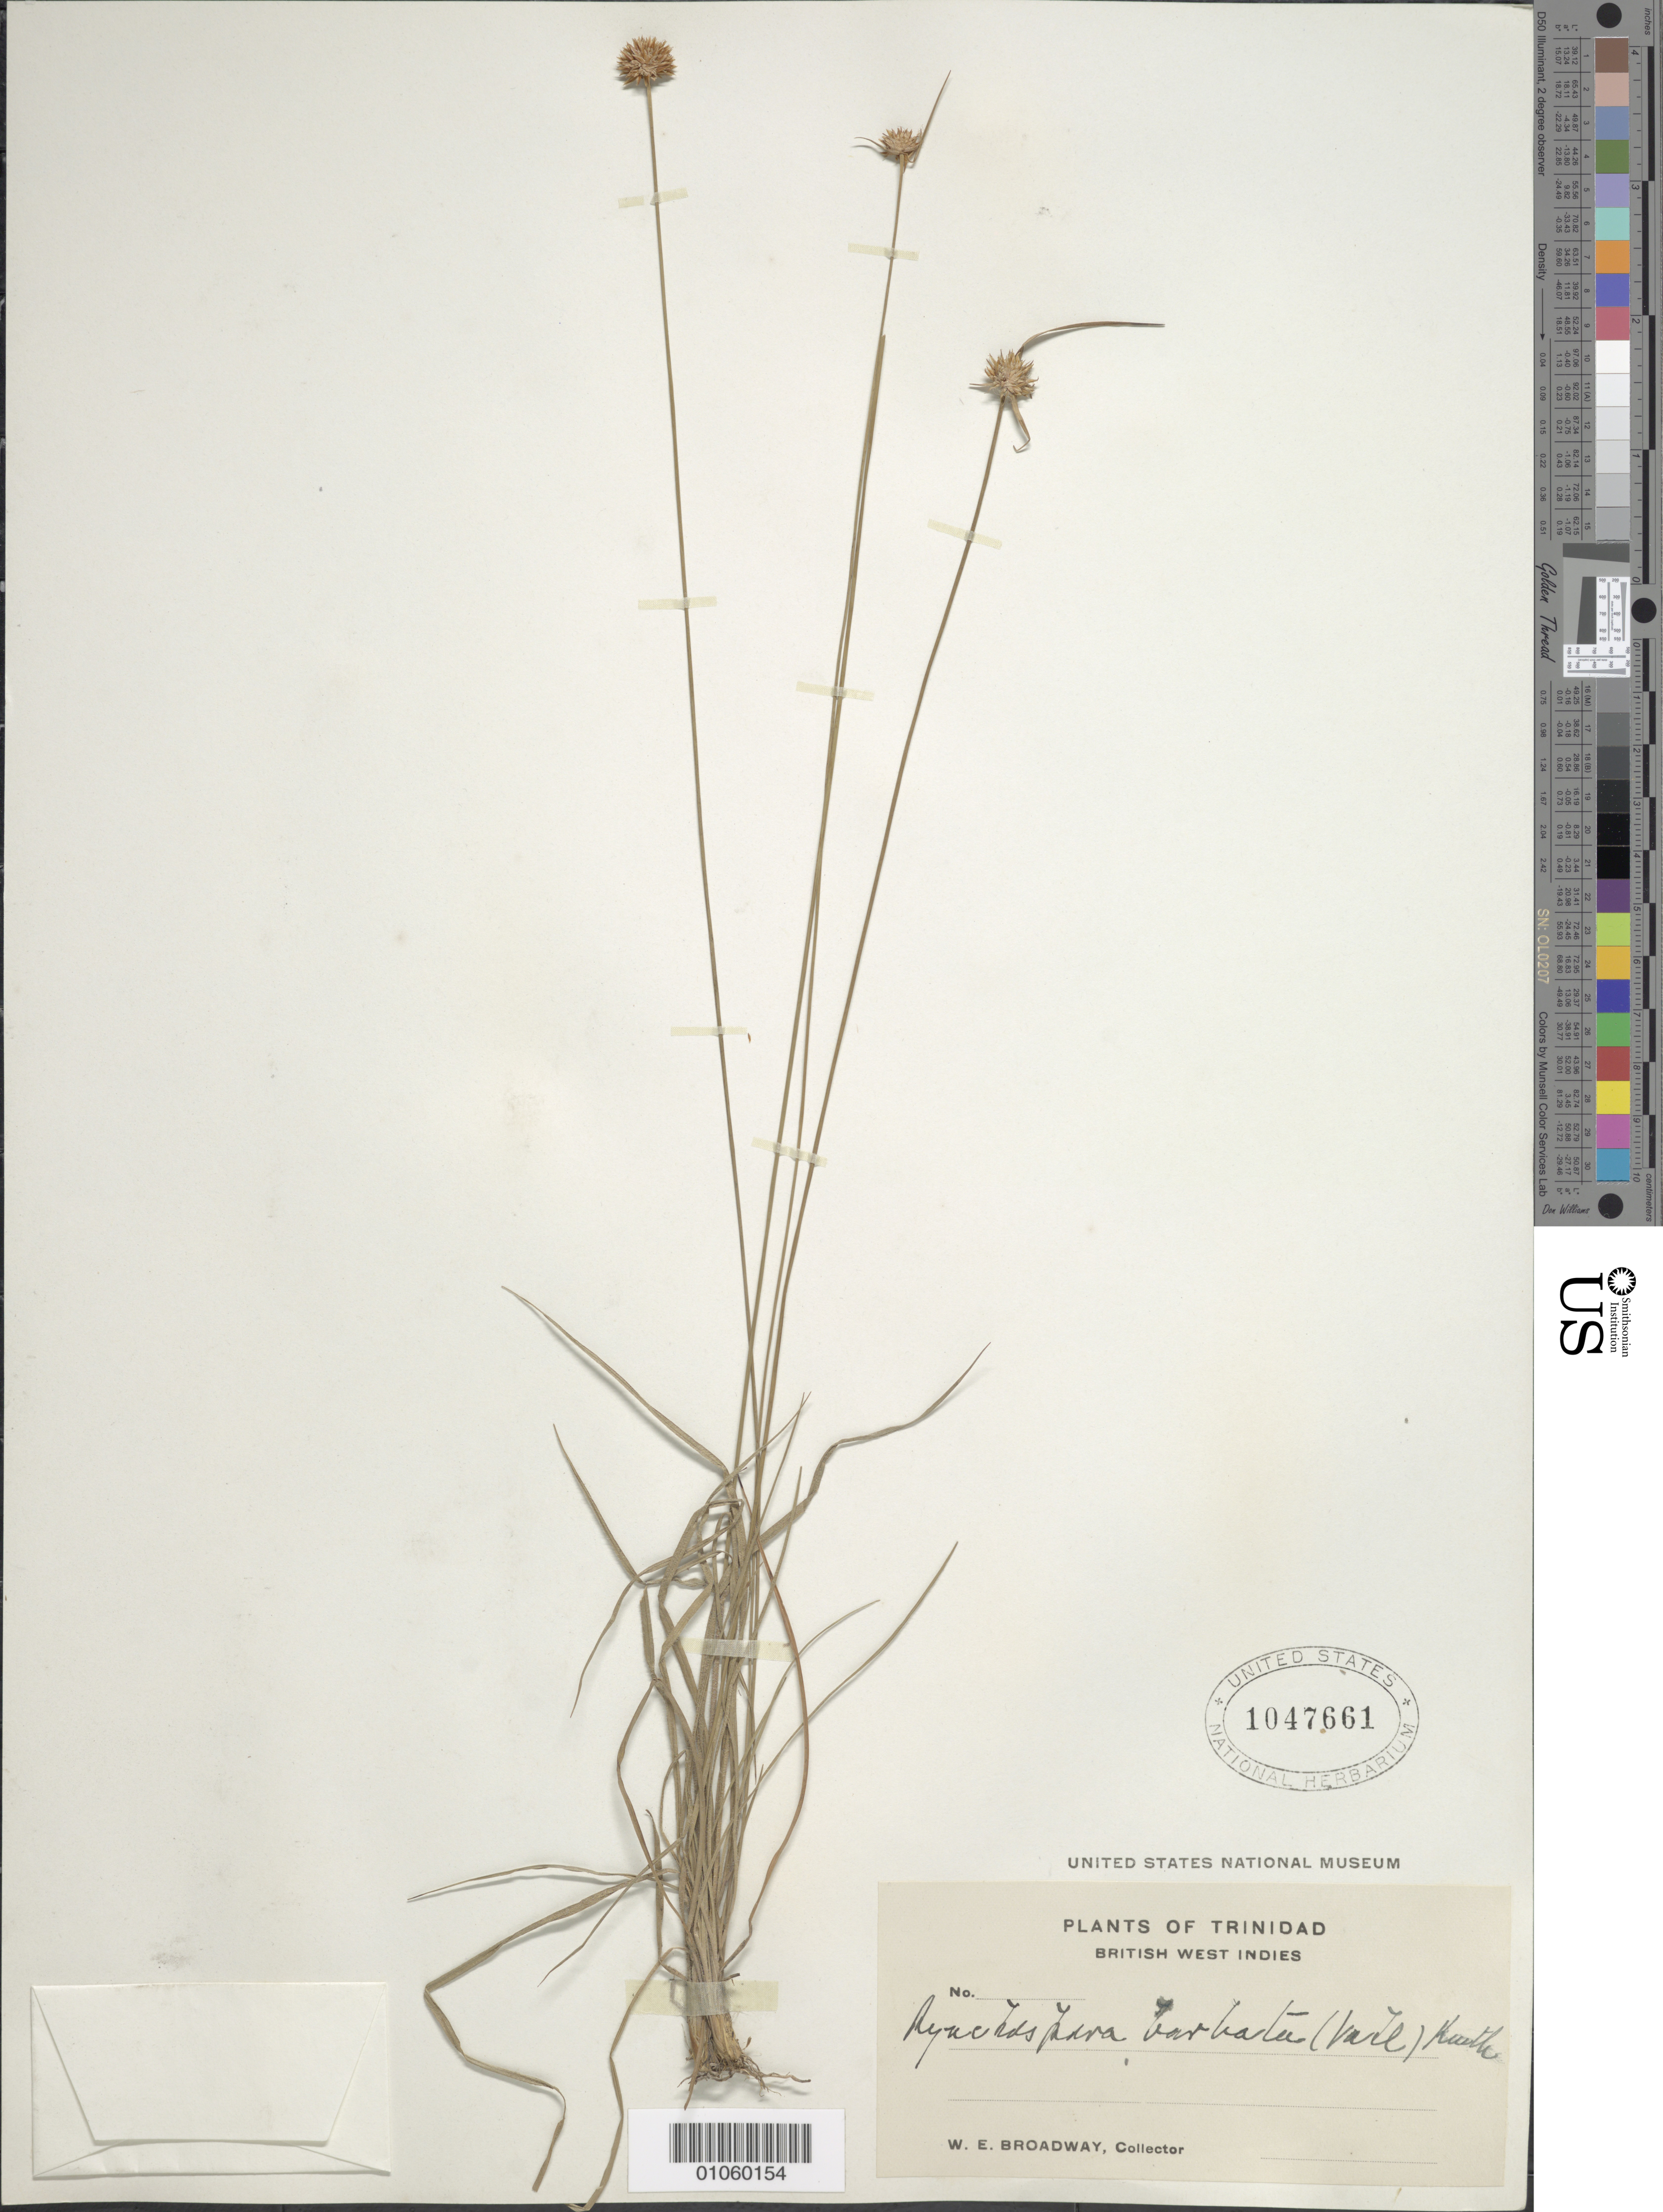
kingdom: Plantae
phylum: Tracheophyta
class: Liliopsida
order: Poales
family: Cyperaceae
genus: Rhynchospora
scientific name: Rhynchospora barbata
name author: (Vahl) Kunth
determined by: Alves, K.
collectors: W. E. Broadway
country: Trinidad and Tobago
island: Trinidad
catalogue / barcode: US 1047661